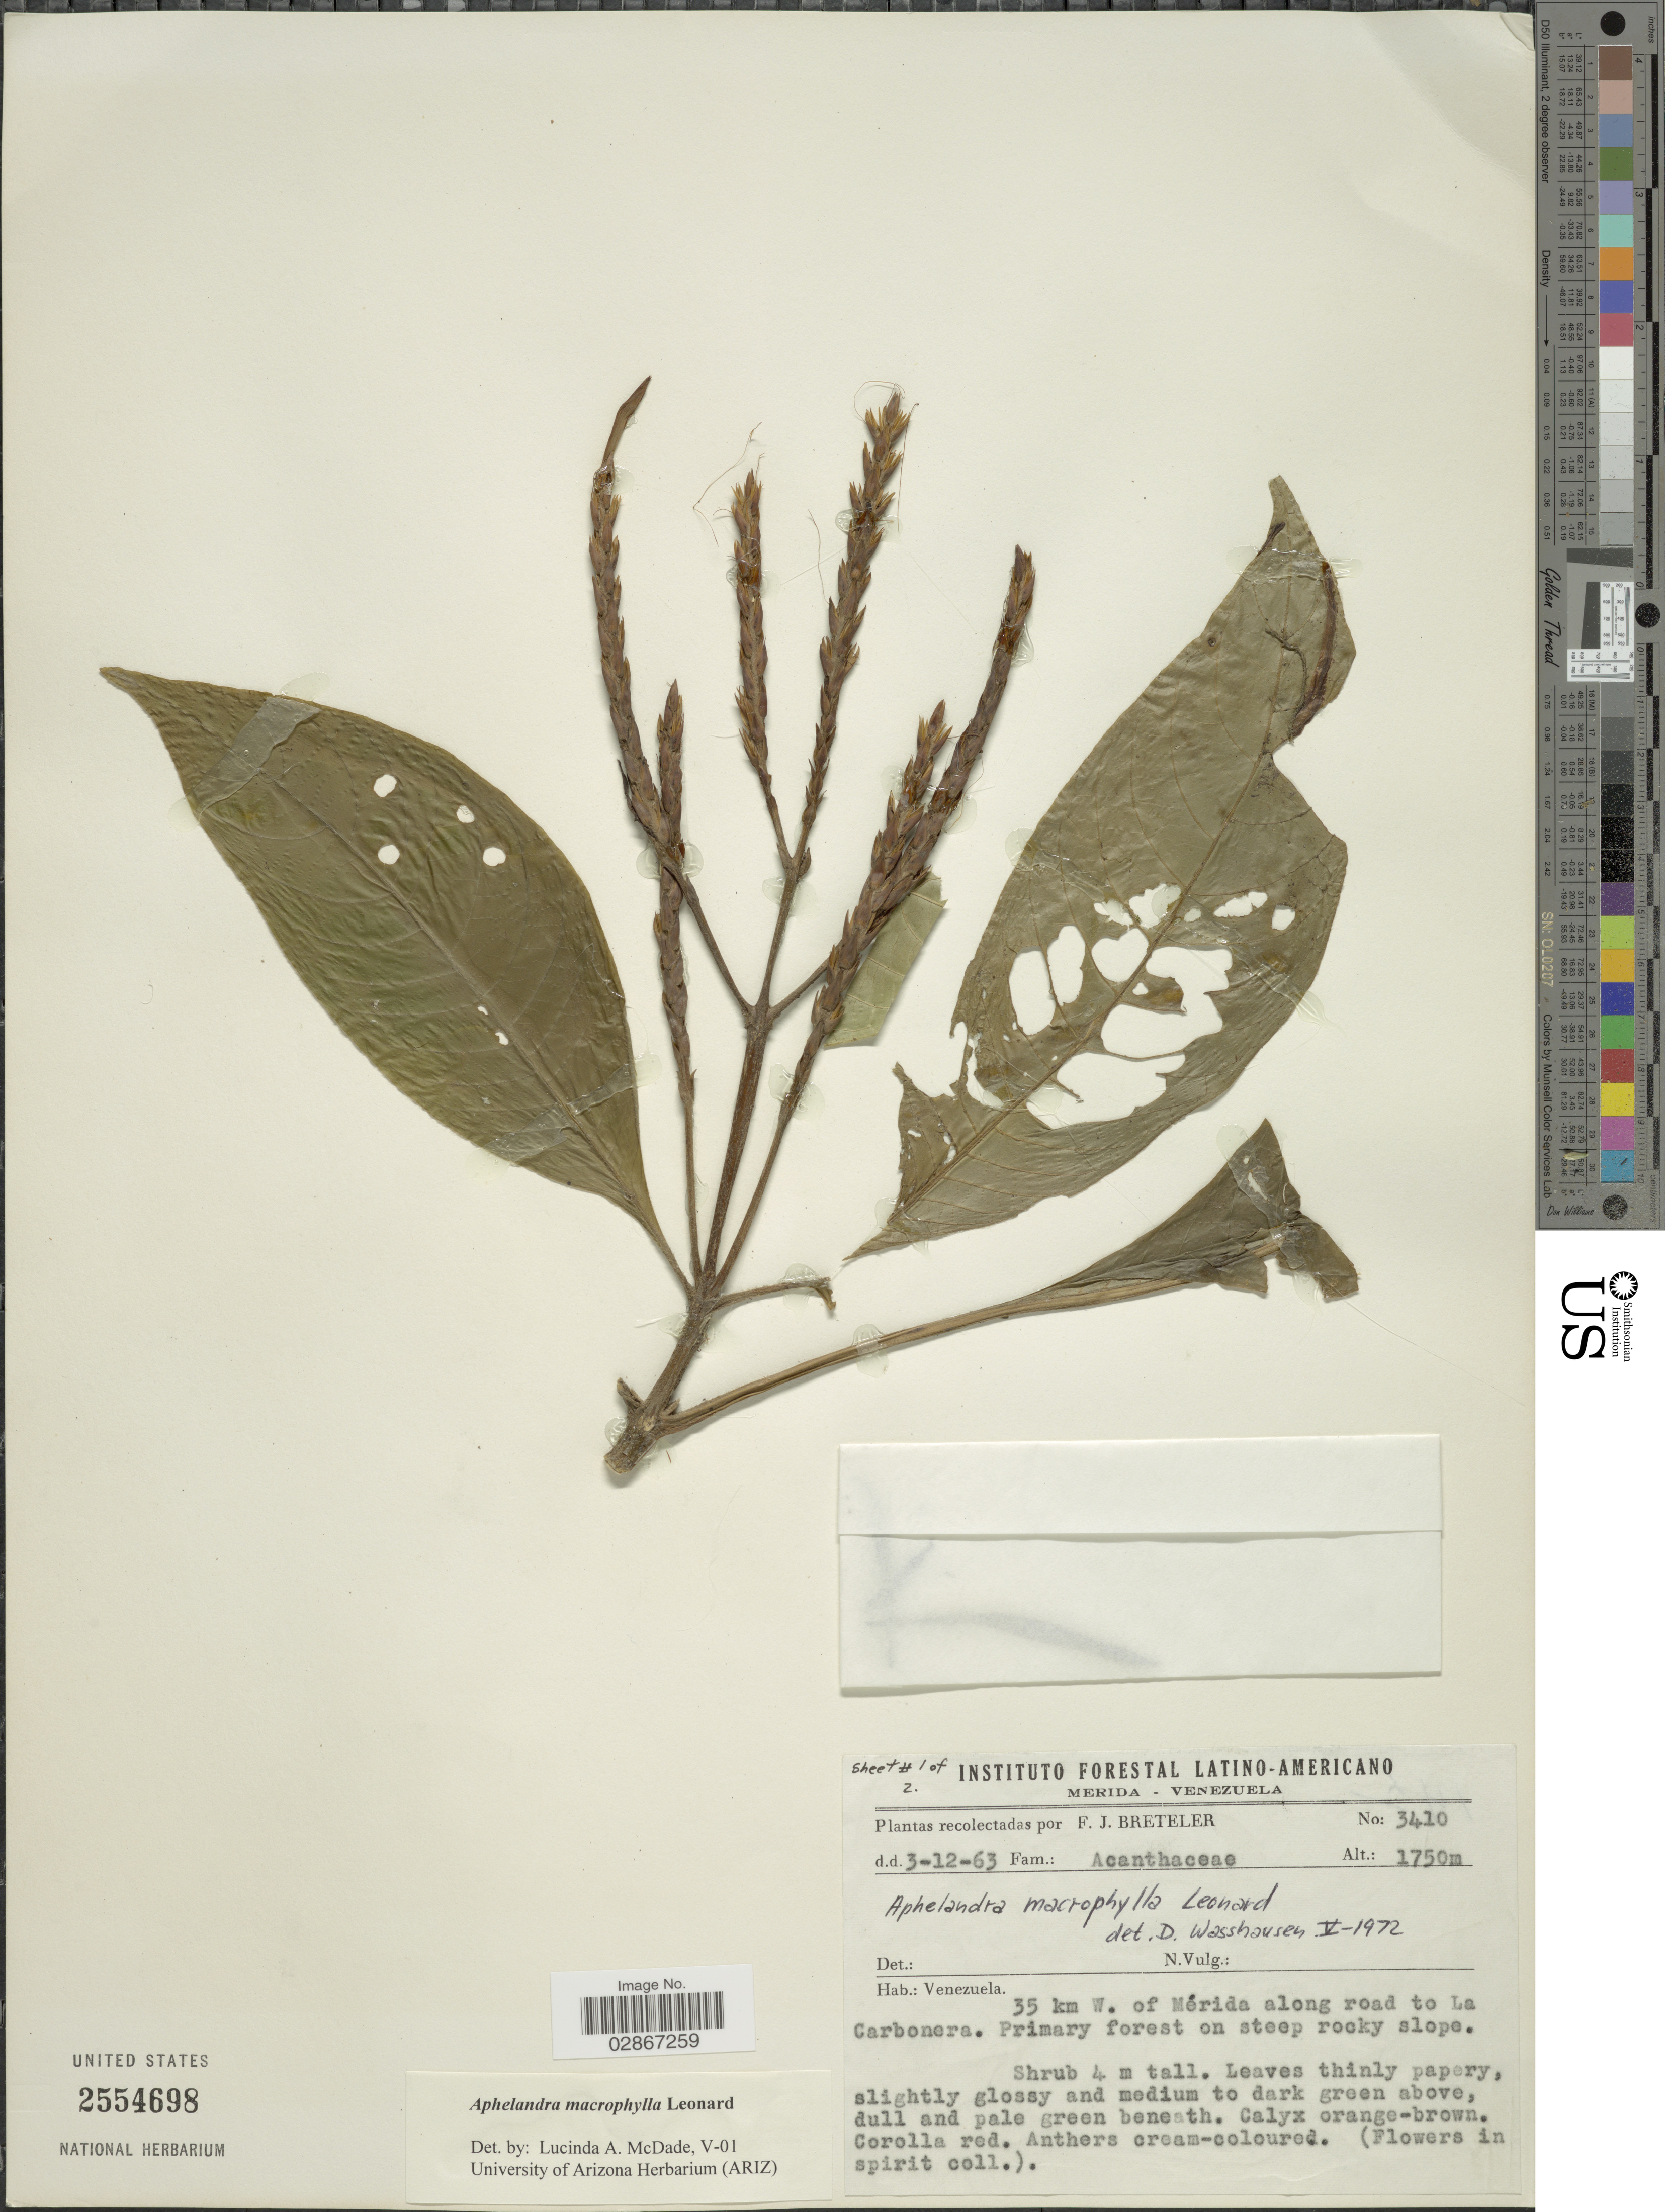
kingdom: Plantae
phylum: Tracheophyta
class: Magnoliopsida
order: Lamiales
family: Acanthaceae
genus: Aphelandra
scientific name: Aphelandra macrophylla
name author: Leonard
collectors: F. J. Breteler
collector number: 3410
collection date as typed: Transcribed d/m/y: 3/12/63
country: Venezuela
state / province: Mérida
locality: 35 km W. of Mérida along road to La Carbonera.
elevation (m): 1750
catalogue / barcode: US 2554698